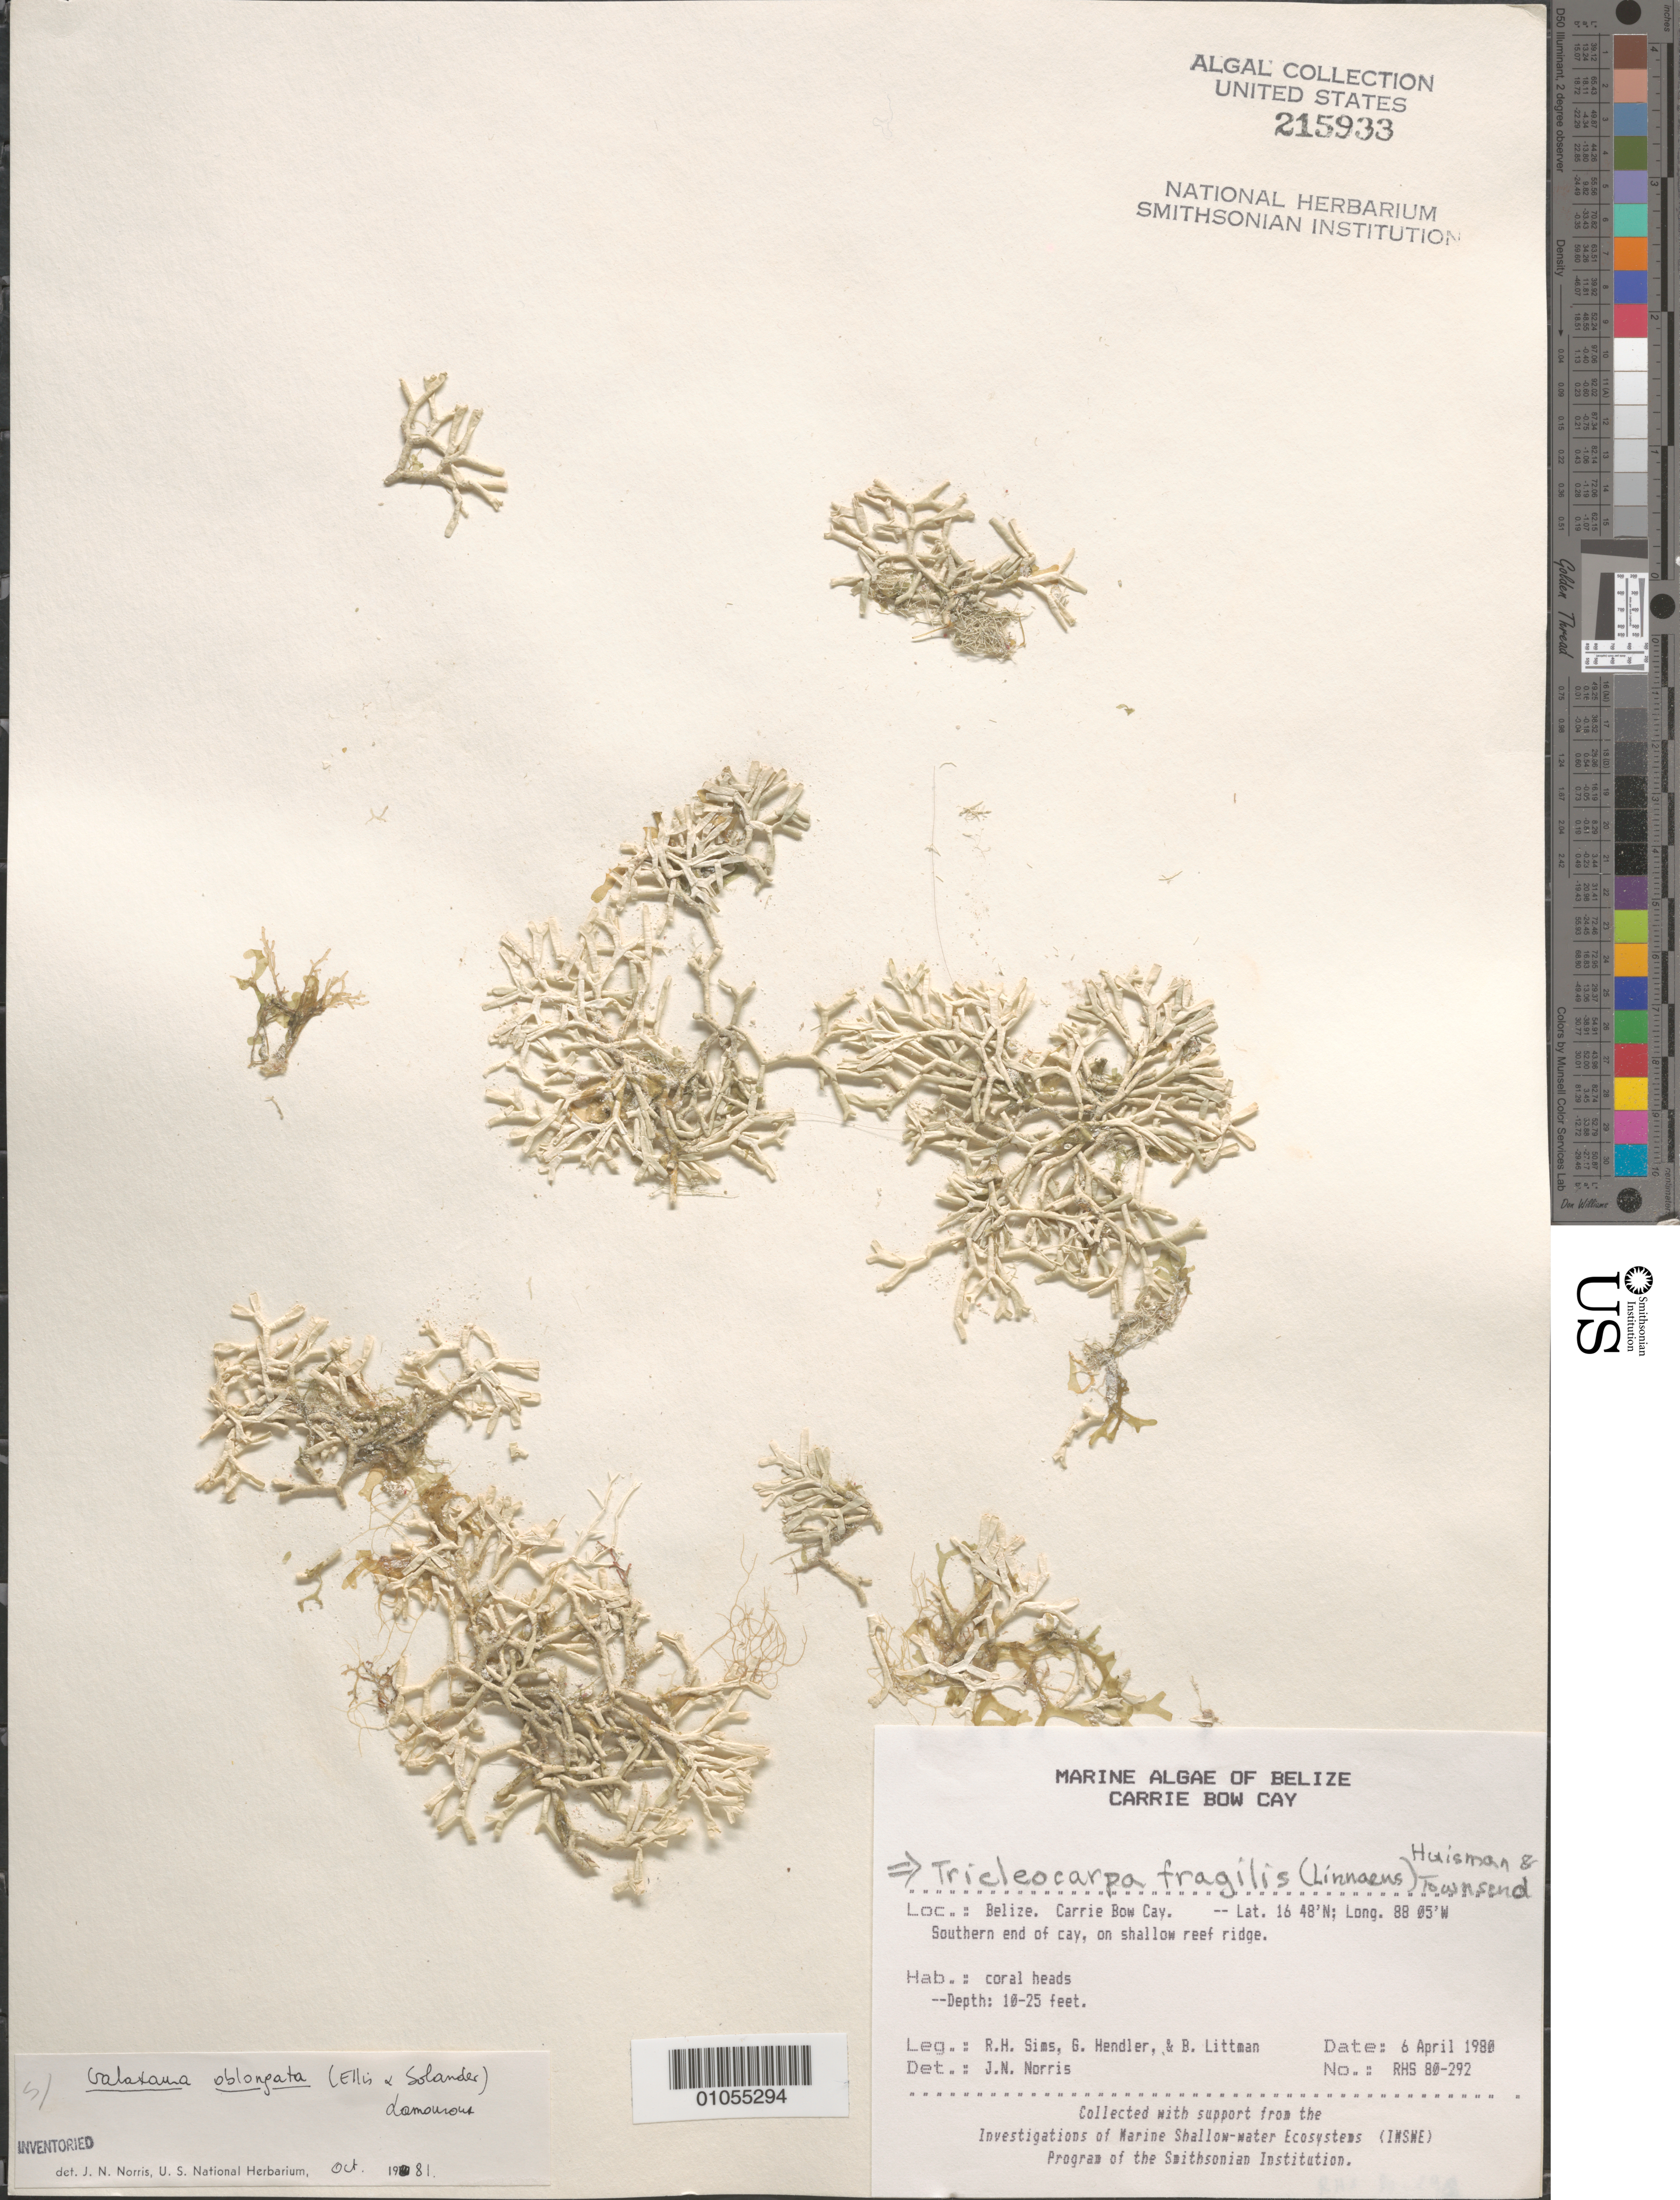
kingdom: Plantae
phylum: Rhodophyta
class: Florideophyceae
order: Nemaliales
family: Galaxauraceae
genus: Tricleocarpa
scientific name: Tricleocarpa fragilis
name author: (L.) Huisman & R.A. Towns.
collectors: R. H. Sims, G. Hendler & B. Littman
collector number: RHS 80-292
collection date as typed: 06 Apr 1980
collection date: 1980-04-06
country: Belize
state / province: Stann Creek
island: Carrie Bow Cay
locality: Off the cay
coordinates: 16 48'N, 88 05'W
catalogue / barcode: US 215933